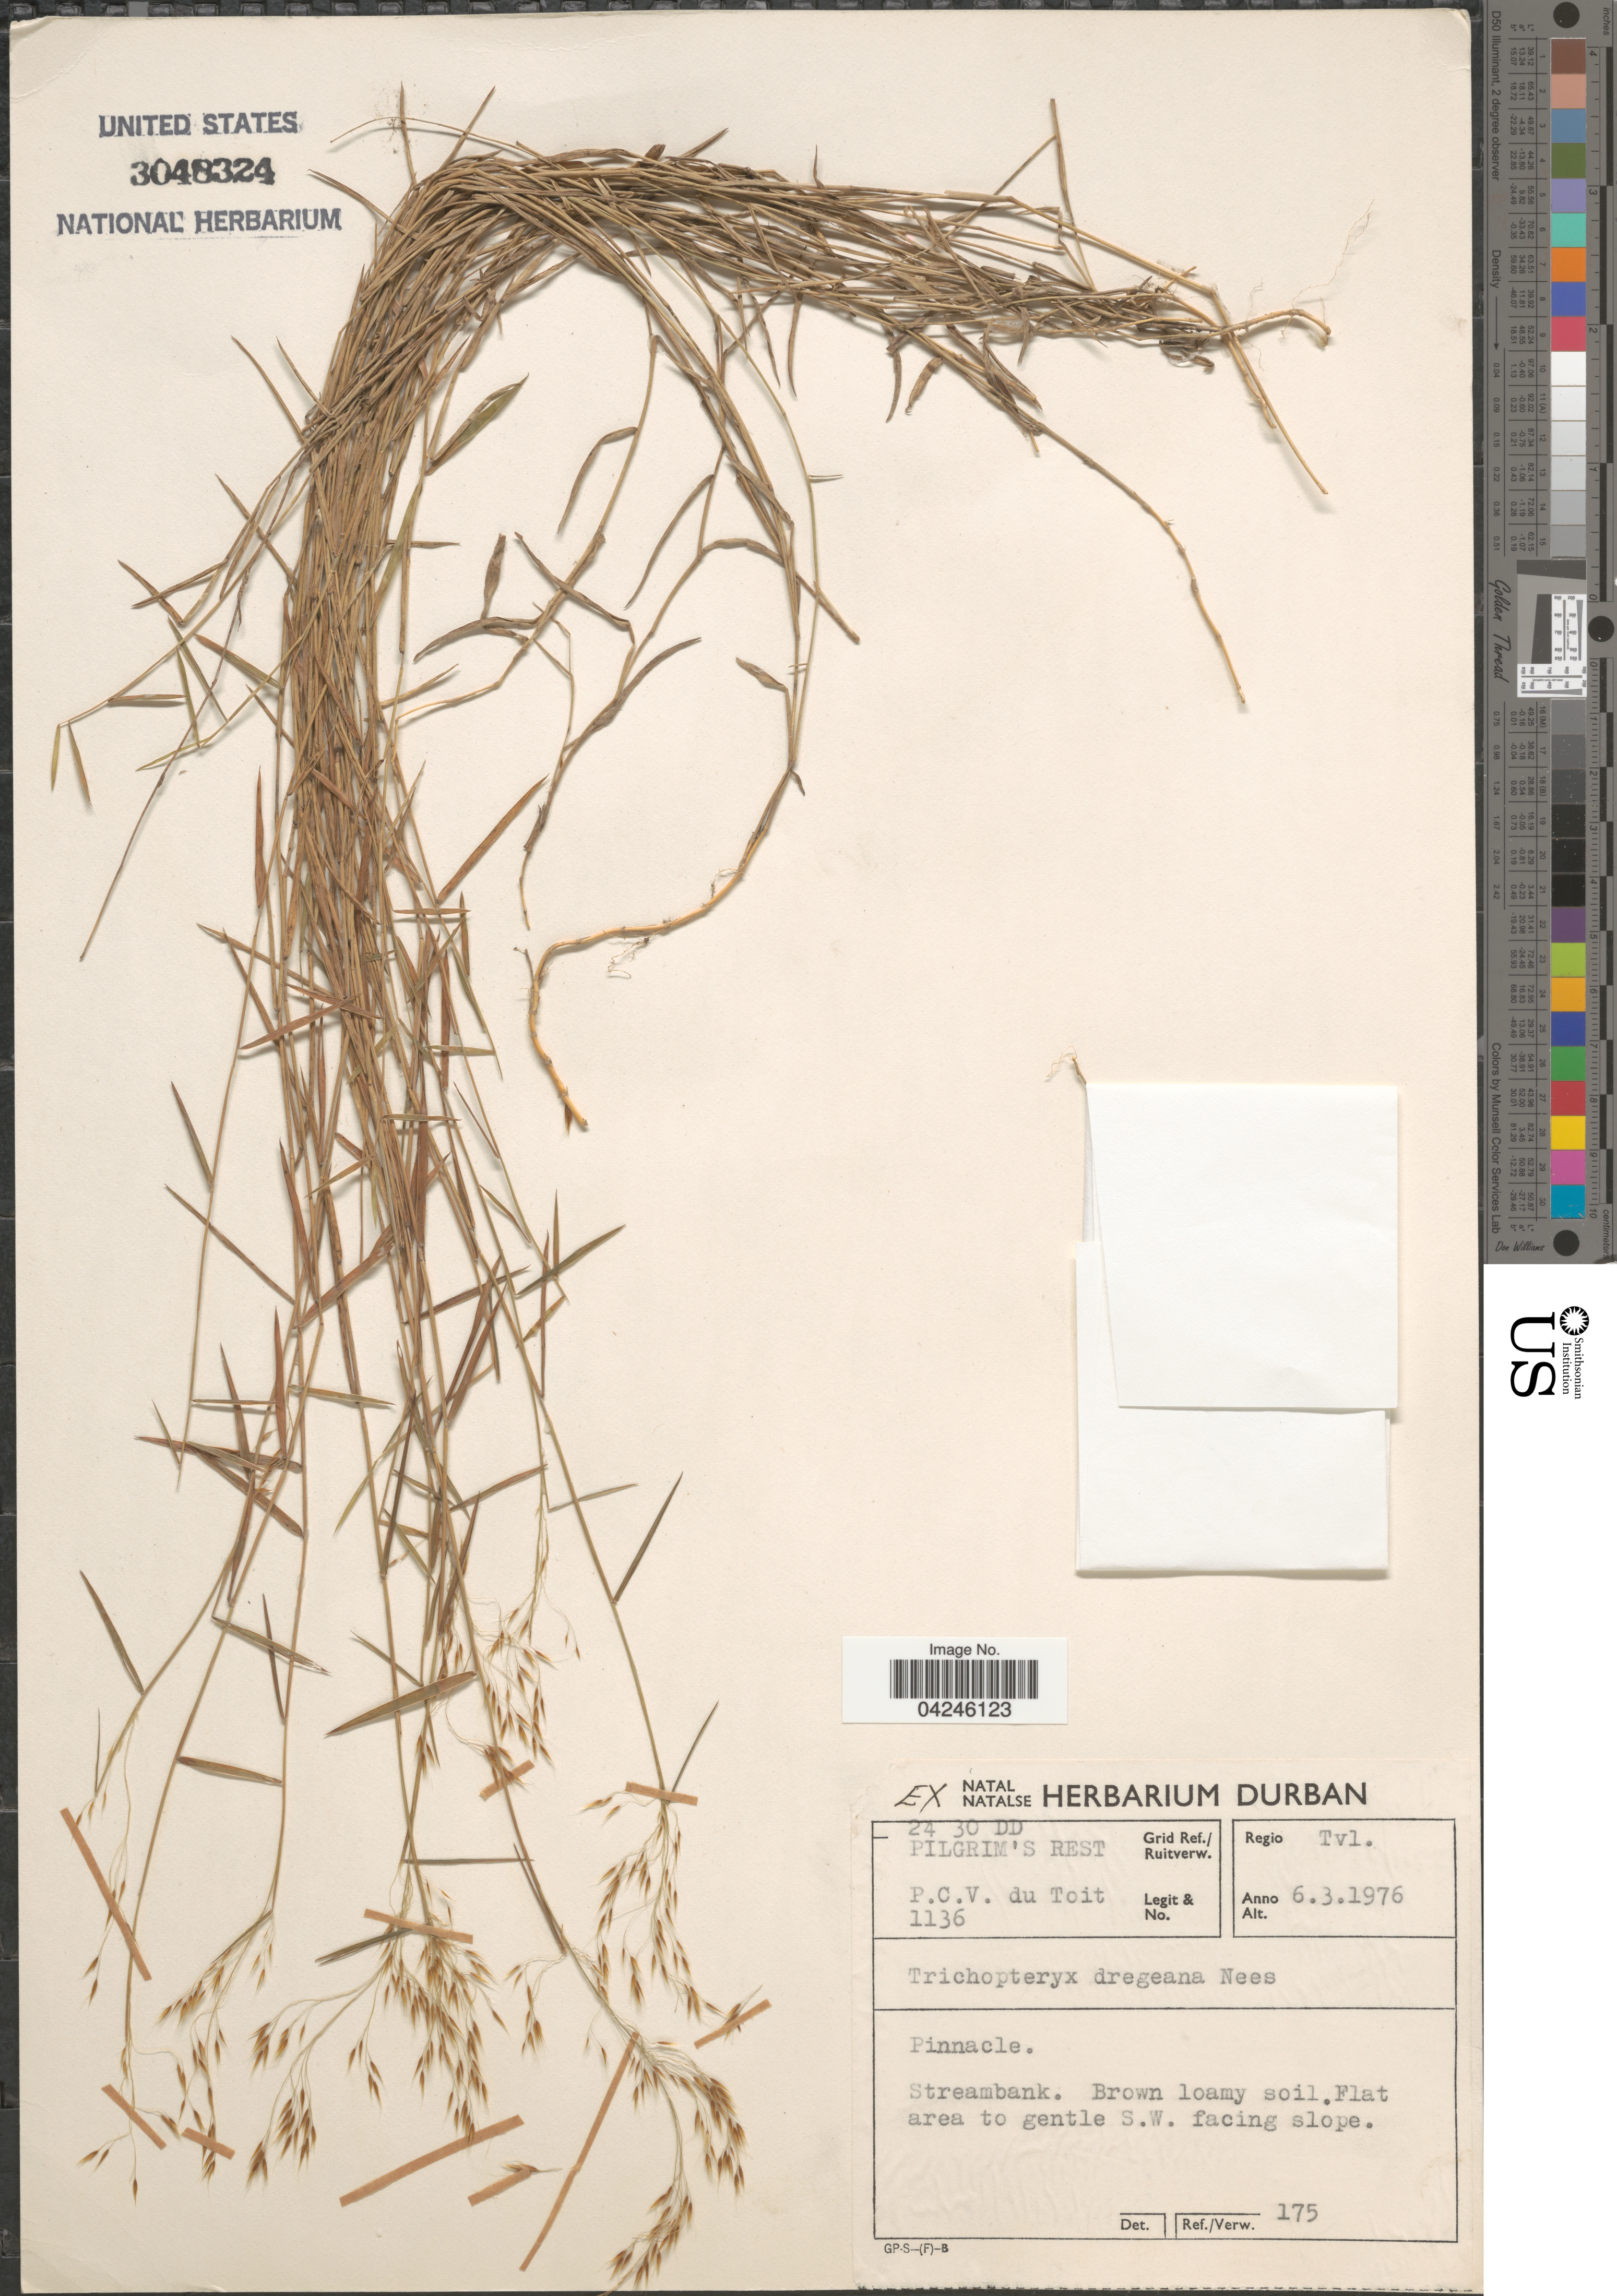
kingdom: Plantae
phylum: Tracheophyta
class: Liliopsida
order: Poales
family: Poaceae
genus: Trichopteryx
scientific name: Trichopteryx dregeana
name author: Nees ex Lindl.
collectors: P. Du Toit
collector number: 1136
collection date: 1976-03-06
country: South Africa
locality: Grid Ref./Ruitverw. 24 30 DD. Pilgrim's Rest. Regio Tvl. Streambank. Brown loamy soil. Flat area to gentle S.W. facing slope.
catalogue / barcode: US 3048324